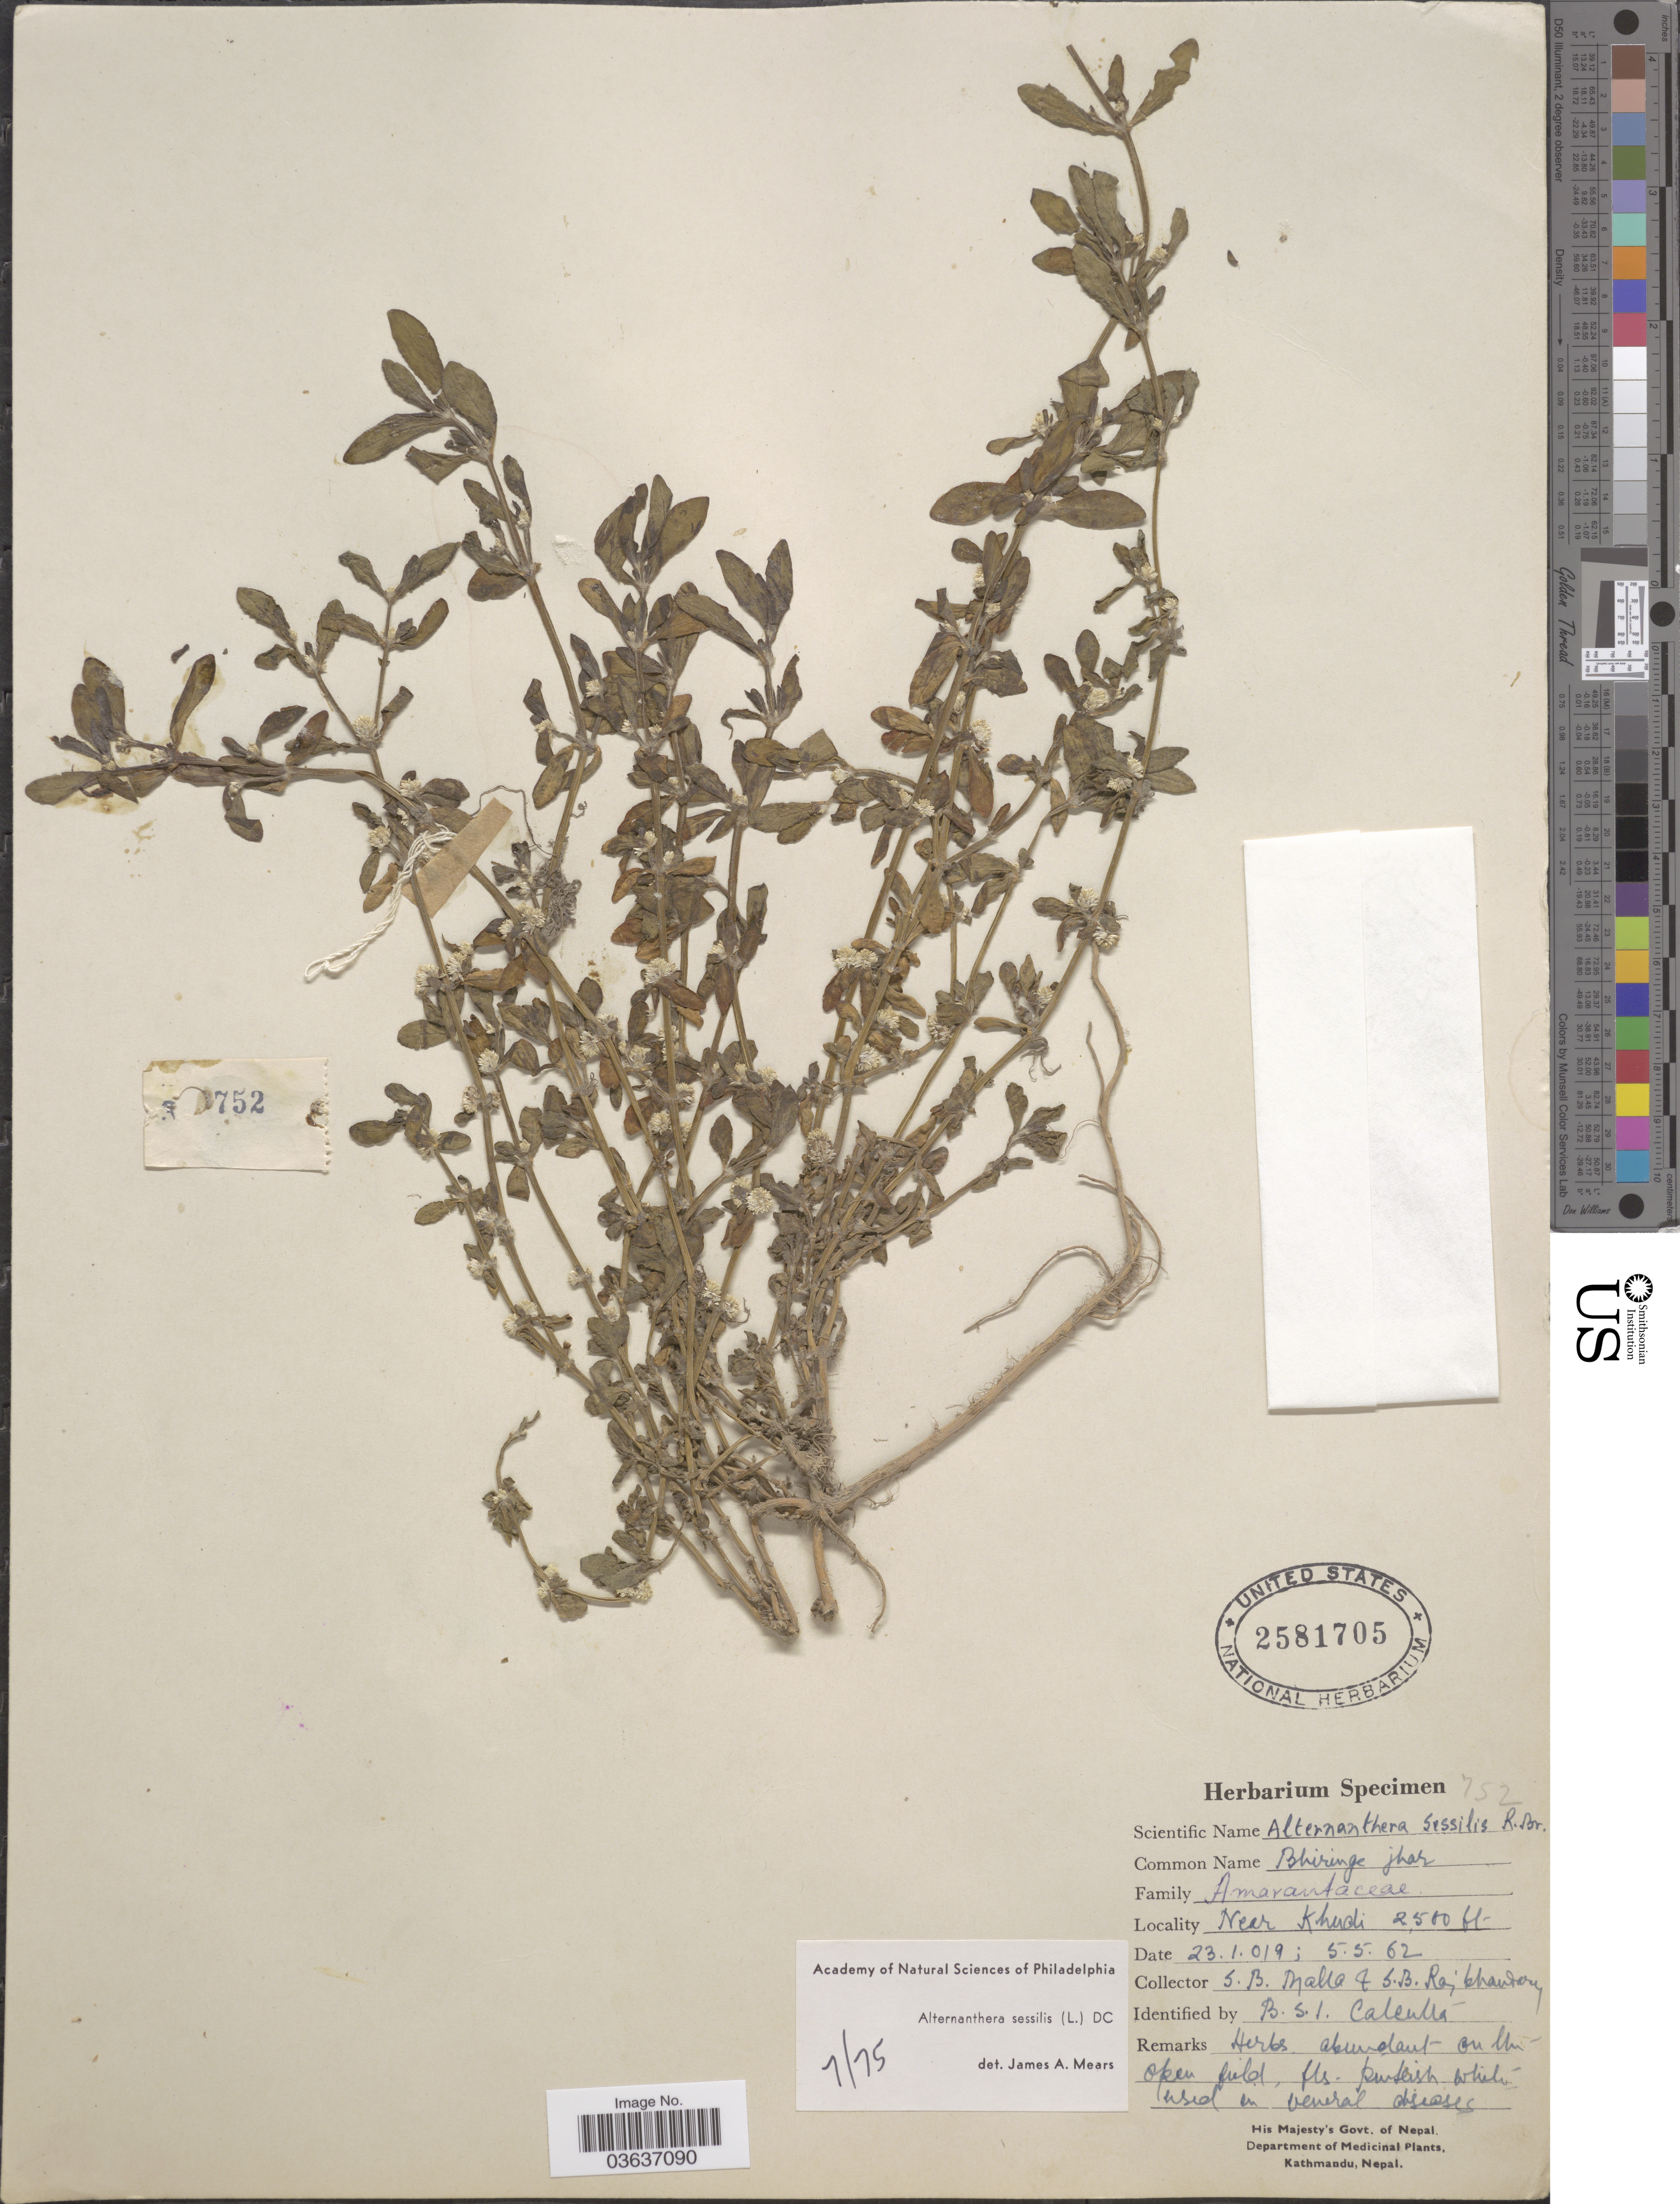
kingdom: Plantae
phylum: Tracheophyta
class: Magnoliopsida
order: Caryophyllales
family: Amaranthaceae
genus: Alternanthera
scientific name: Alternanthera sessilis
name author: (L.) DC.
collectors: S. Malla & S. Rajbhandar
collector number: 752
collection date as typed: Transcribed d/m/y: 23/1/19 to 5/5/62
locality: Near Khudi.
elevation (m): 762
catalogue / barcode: US 2581705